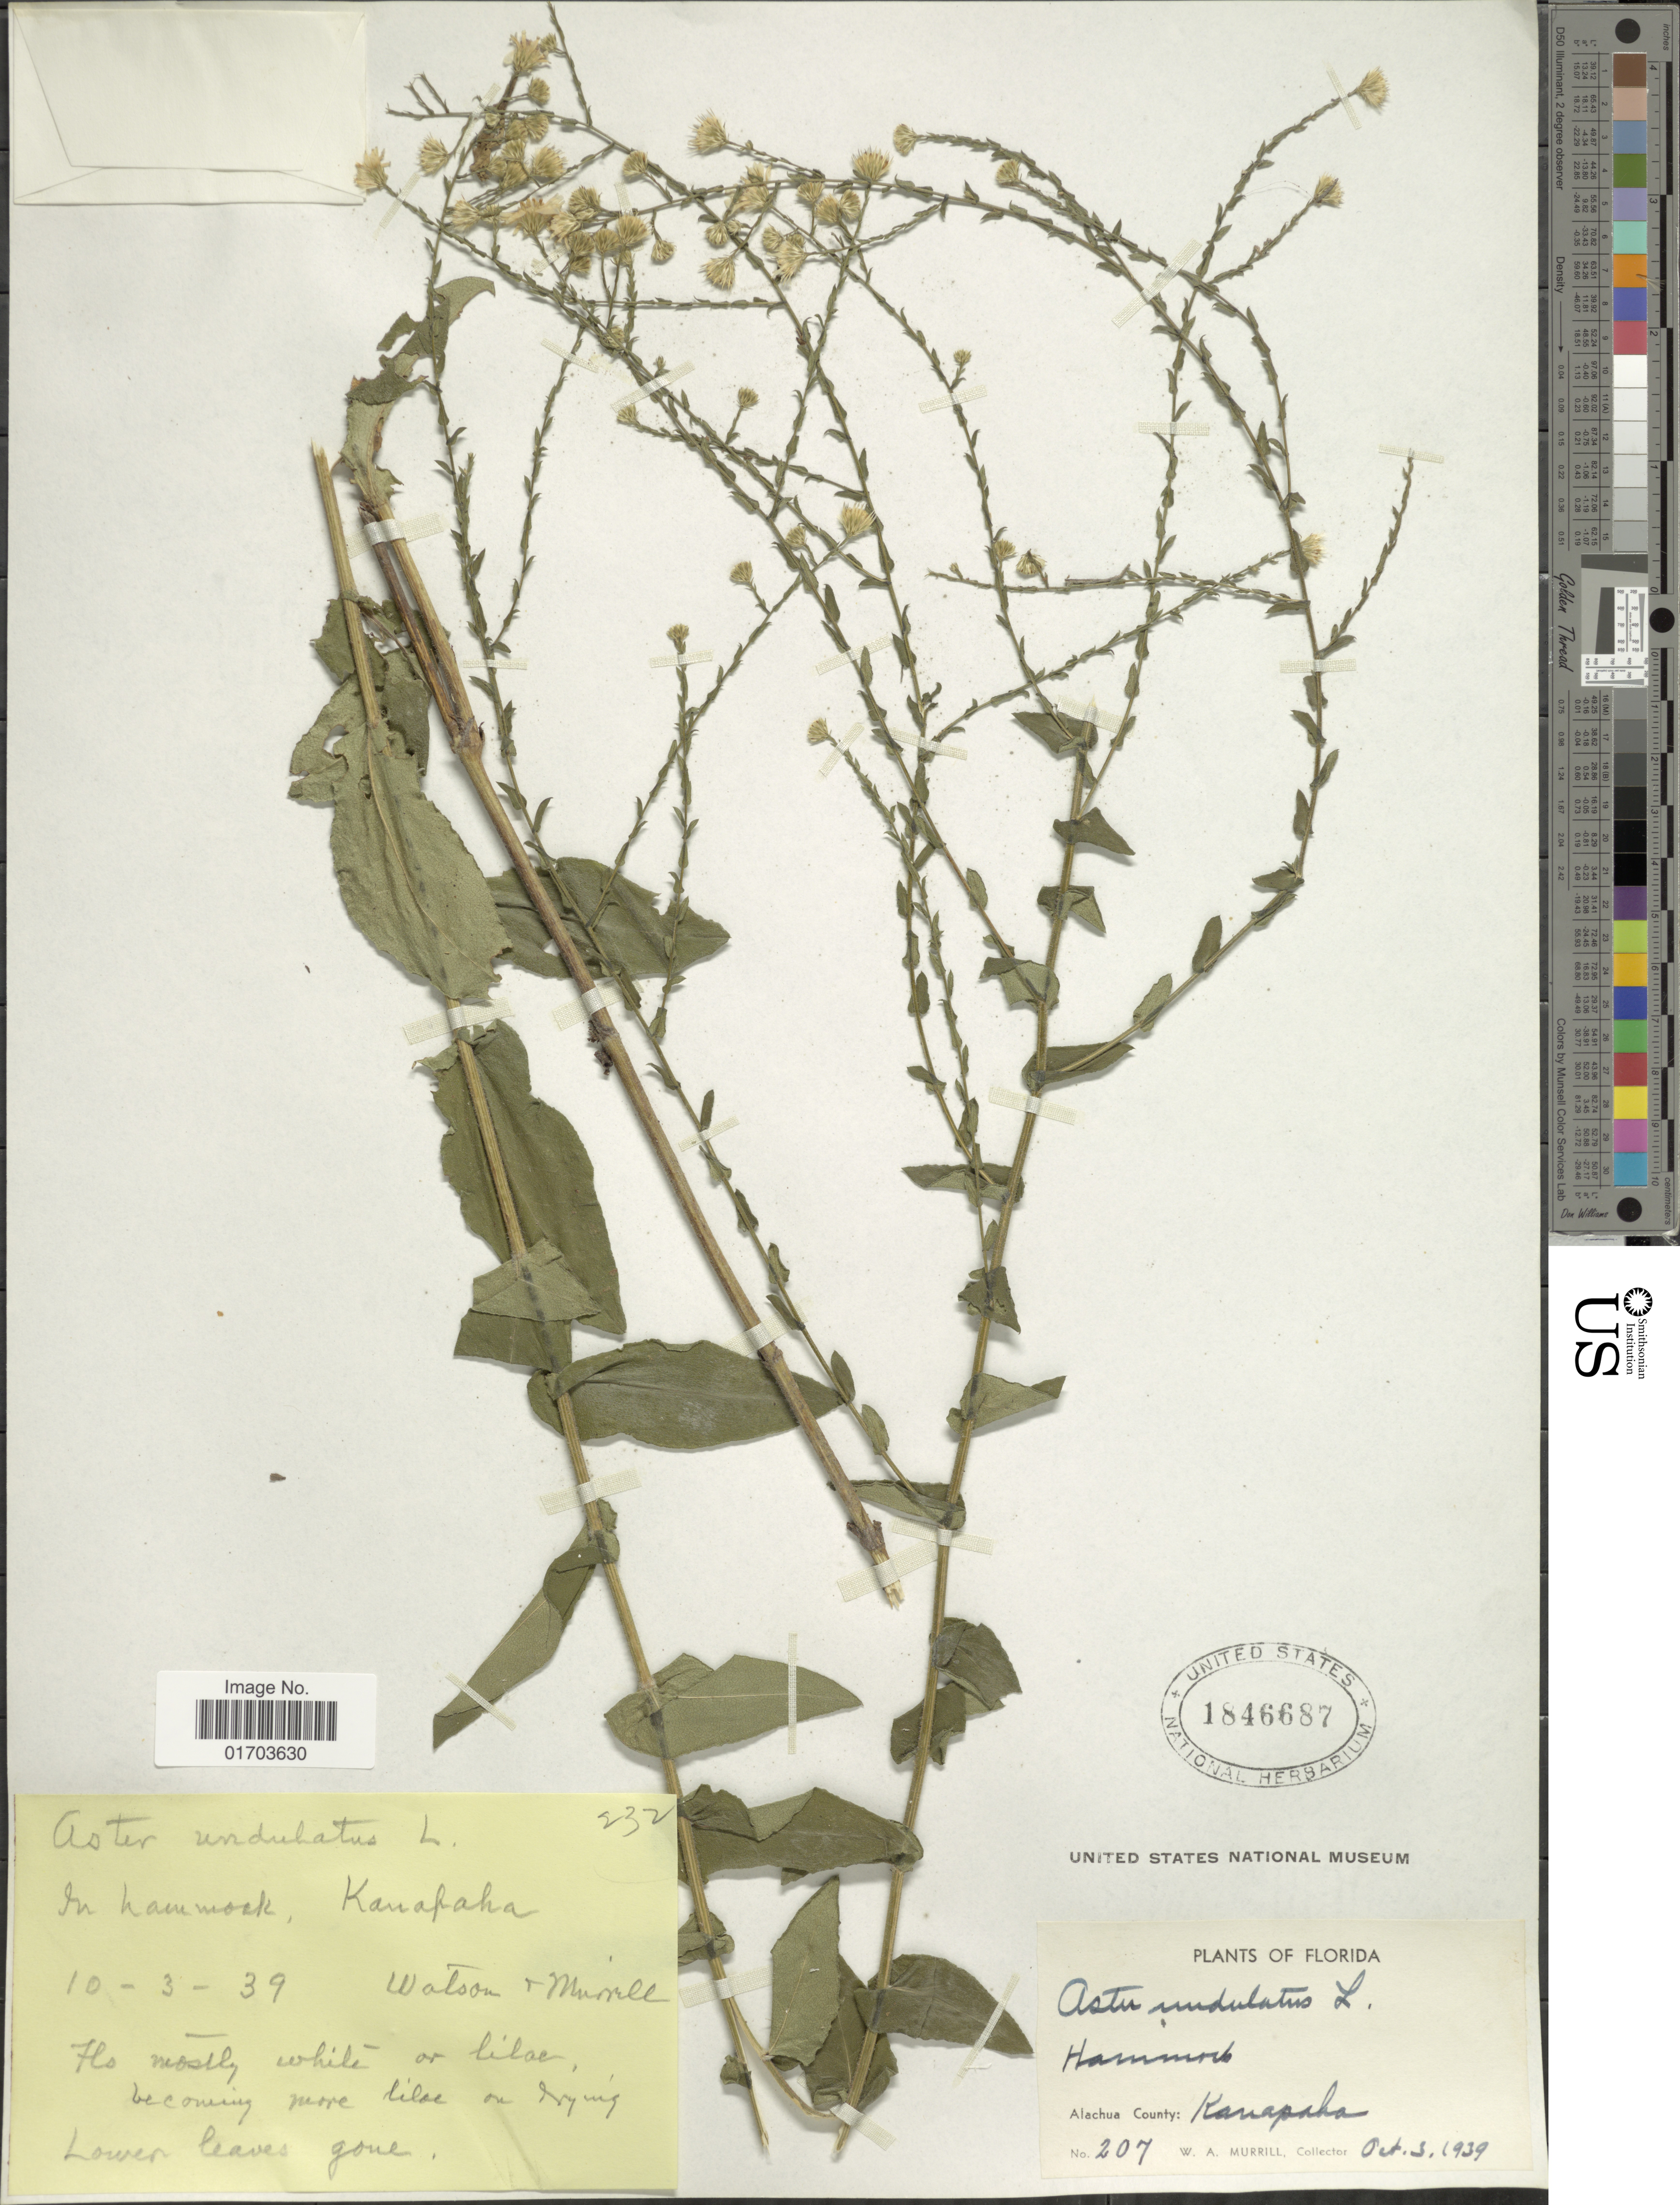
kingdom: Plantae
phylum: Tracheophyta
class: Magnoliopsida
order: Asterales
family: Asteraceae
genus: Symphyotrichum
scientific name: Symphyotrichum undulatum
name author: (L.) G.L. Nesom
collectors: W. A. Murrill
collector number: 207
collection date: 1939-10-03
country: United States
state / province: Florida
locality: Florida. Hammock. Alachua County: Kanapaha.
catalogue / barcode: US 1846687